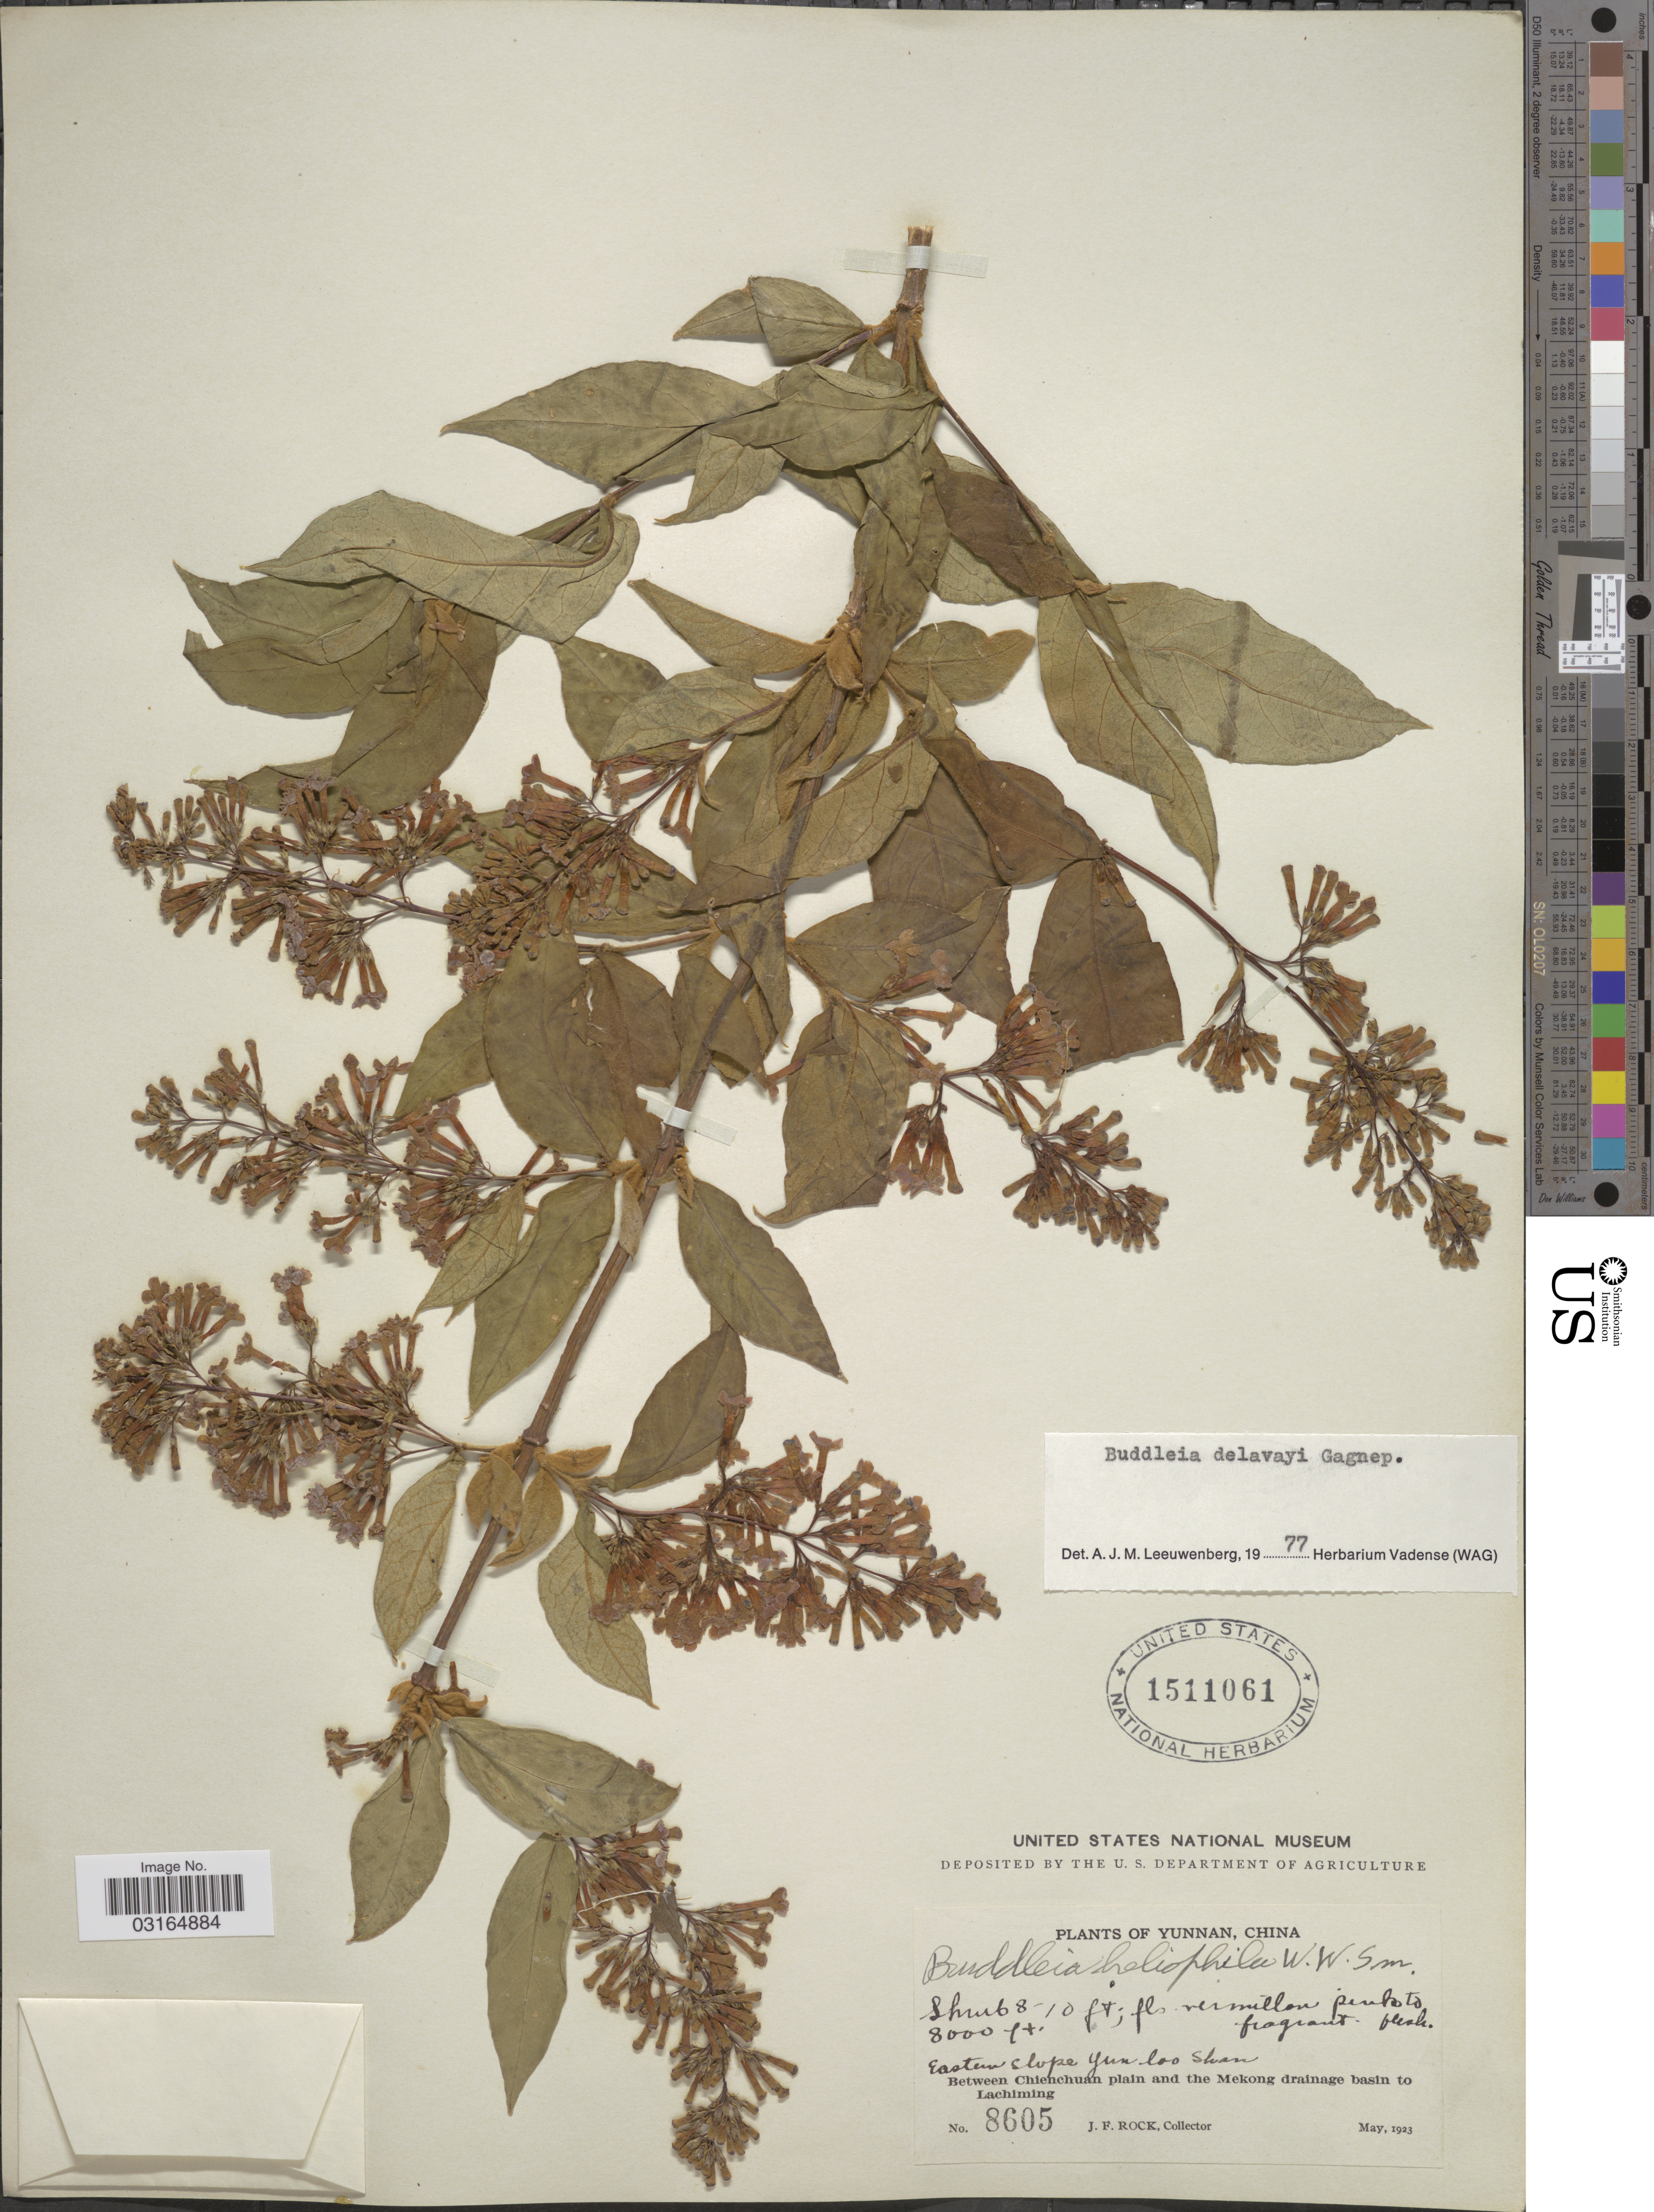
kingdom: Plantae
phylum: Tracheophyta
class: Magnoliopsida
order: Lamiales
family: Scrophulariaceae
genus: Buddleja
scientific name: Buddleja delavayi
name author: L.F. Gagnep.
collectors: J. Rock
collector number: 8605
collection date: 1923-05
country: China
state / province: Yunnan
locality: Eastern slope Yun loo Shan. Between Chienchuan plain and the Mekong drainage basin to Lachiming.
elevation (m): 2438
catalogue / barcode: US 1511061